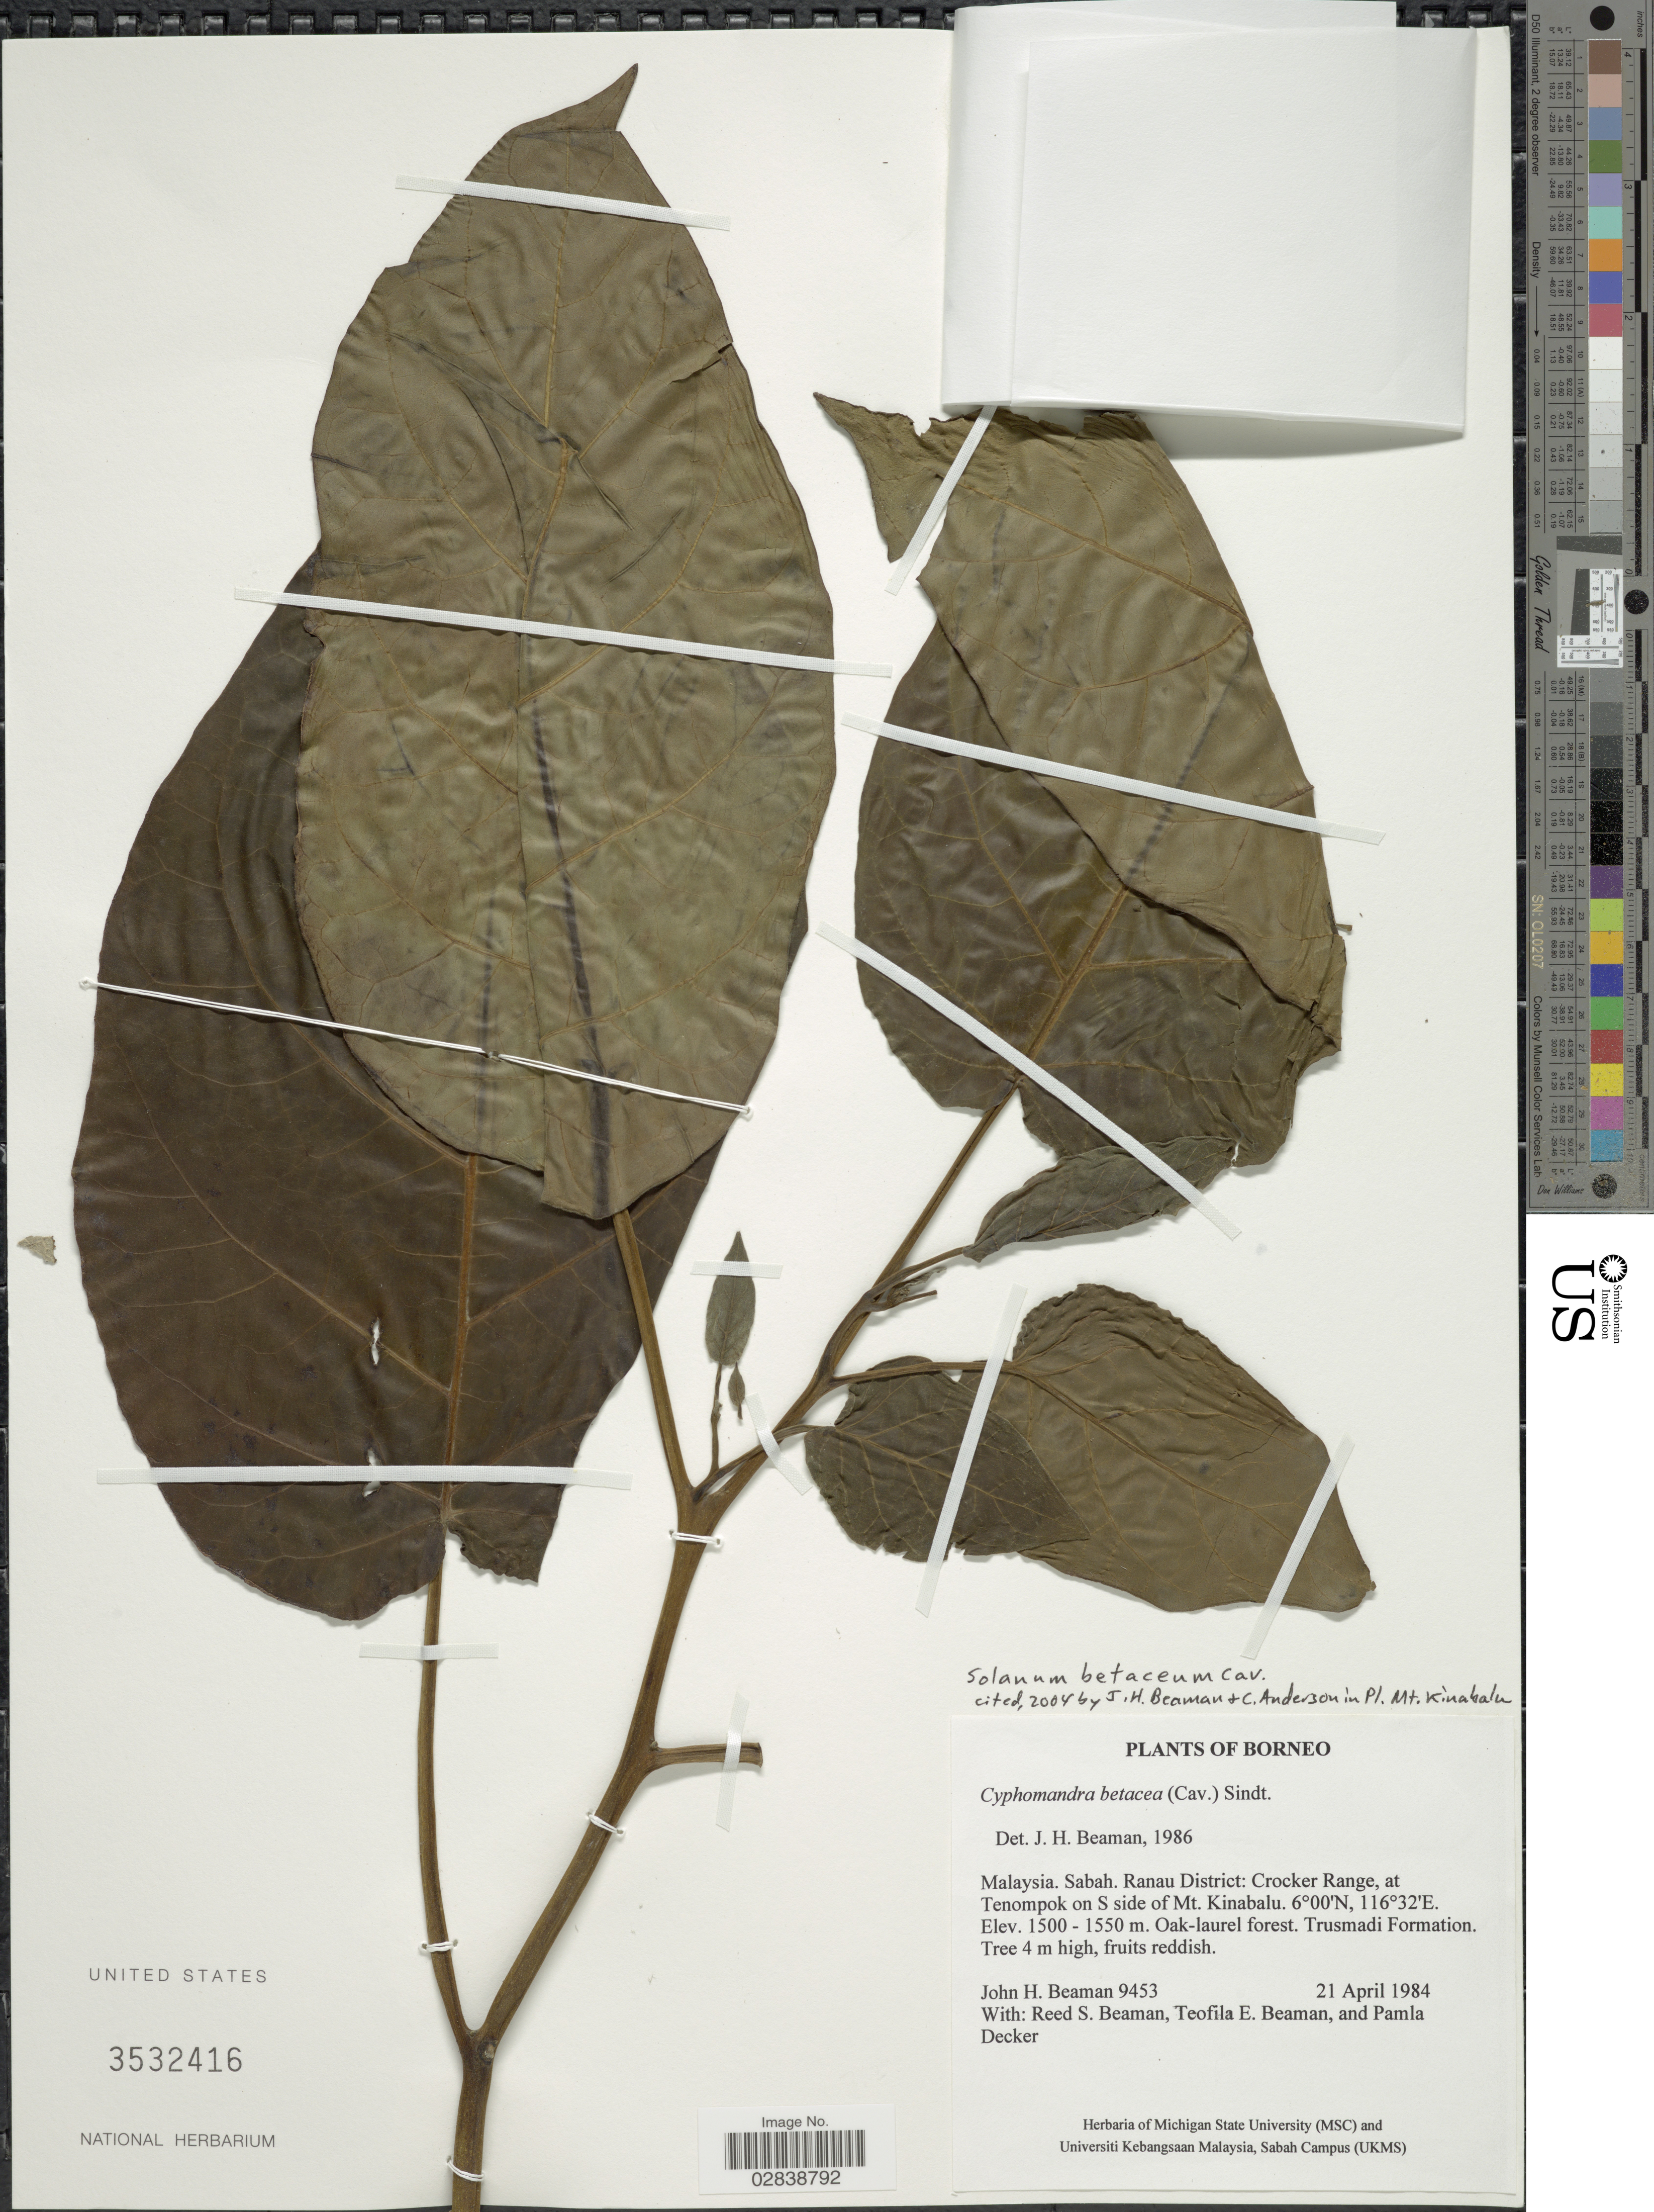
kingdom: Plantae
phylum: Tracheophyta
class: Magnoliopsida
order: Solanales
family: Solanaceae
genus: Solanum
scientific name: Solanum betaceum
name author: Cav.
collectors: J. H. Beaman, R. S. Beaman, T. E. Beaman & P. Decker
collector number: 9453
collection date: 1984-04-21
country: Malaysia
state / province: Sabah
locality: Borneo. Ranau District: Crocker Range, at Tenompok on S side of Mt. Kinabalu.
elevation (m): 1500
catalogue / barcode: US 3532416